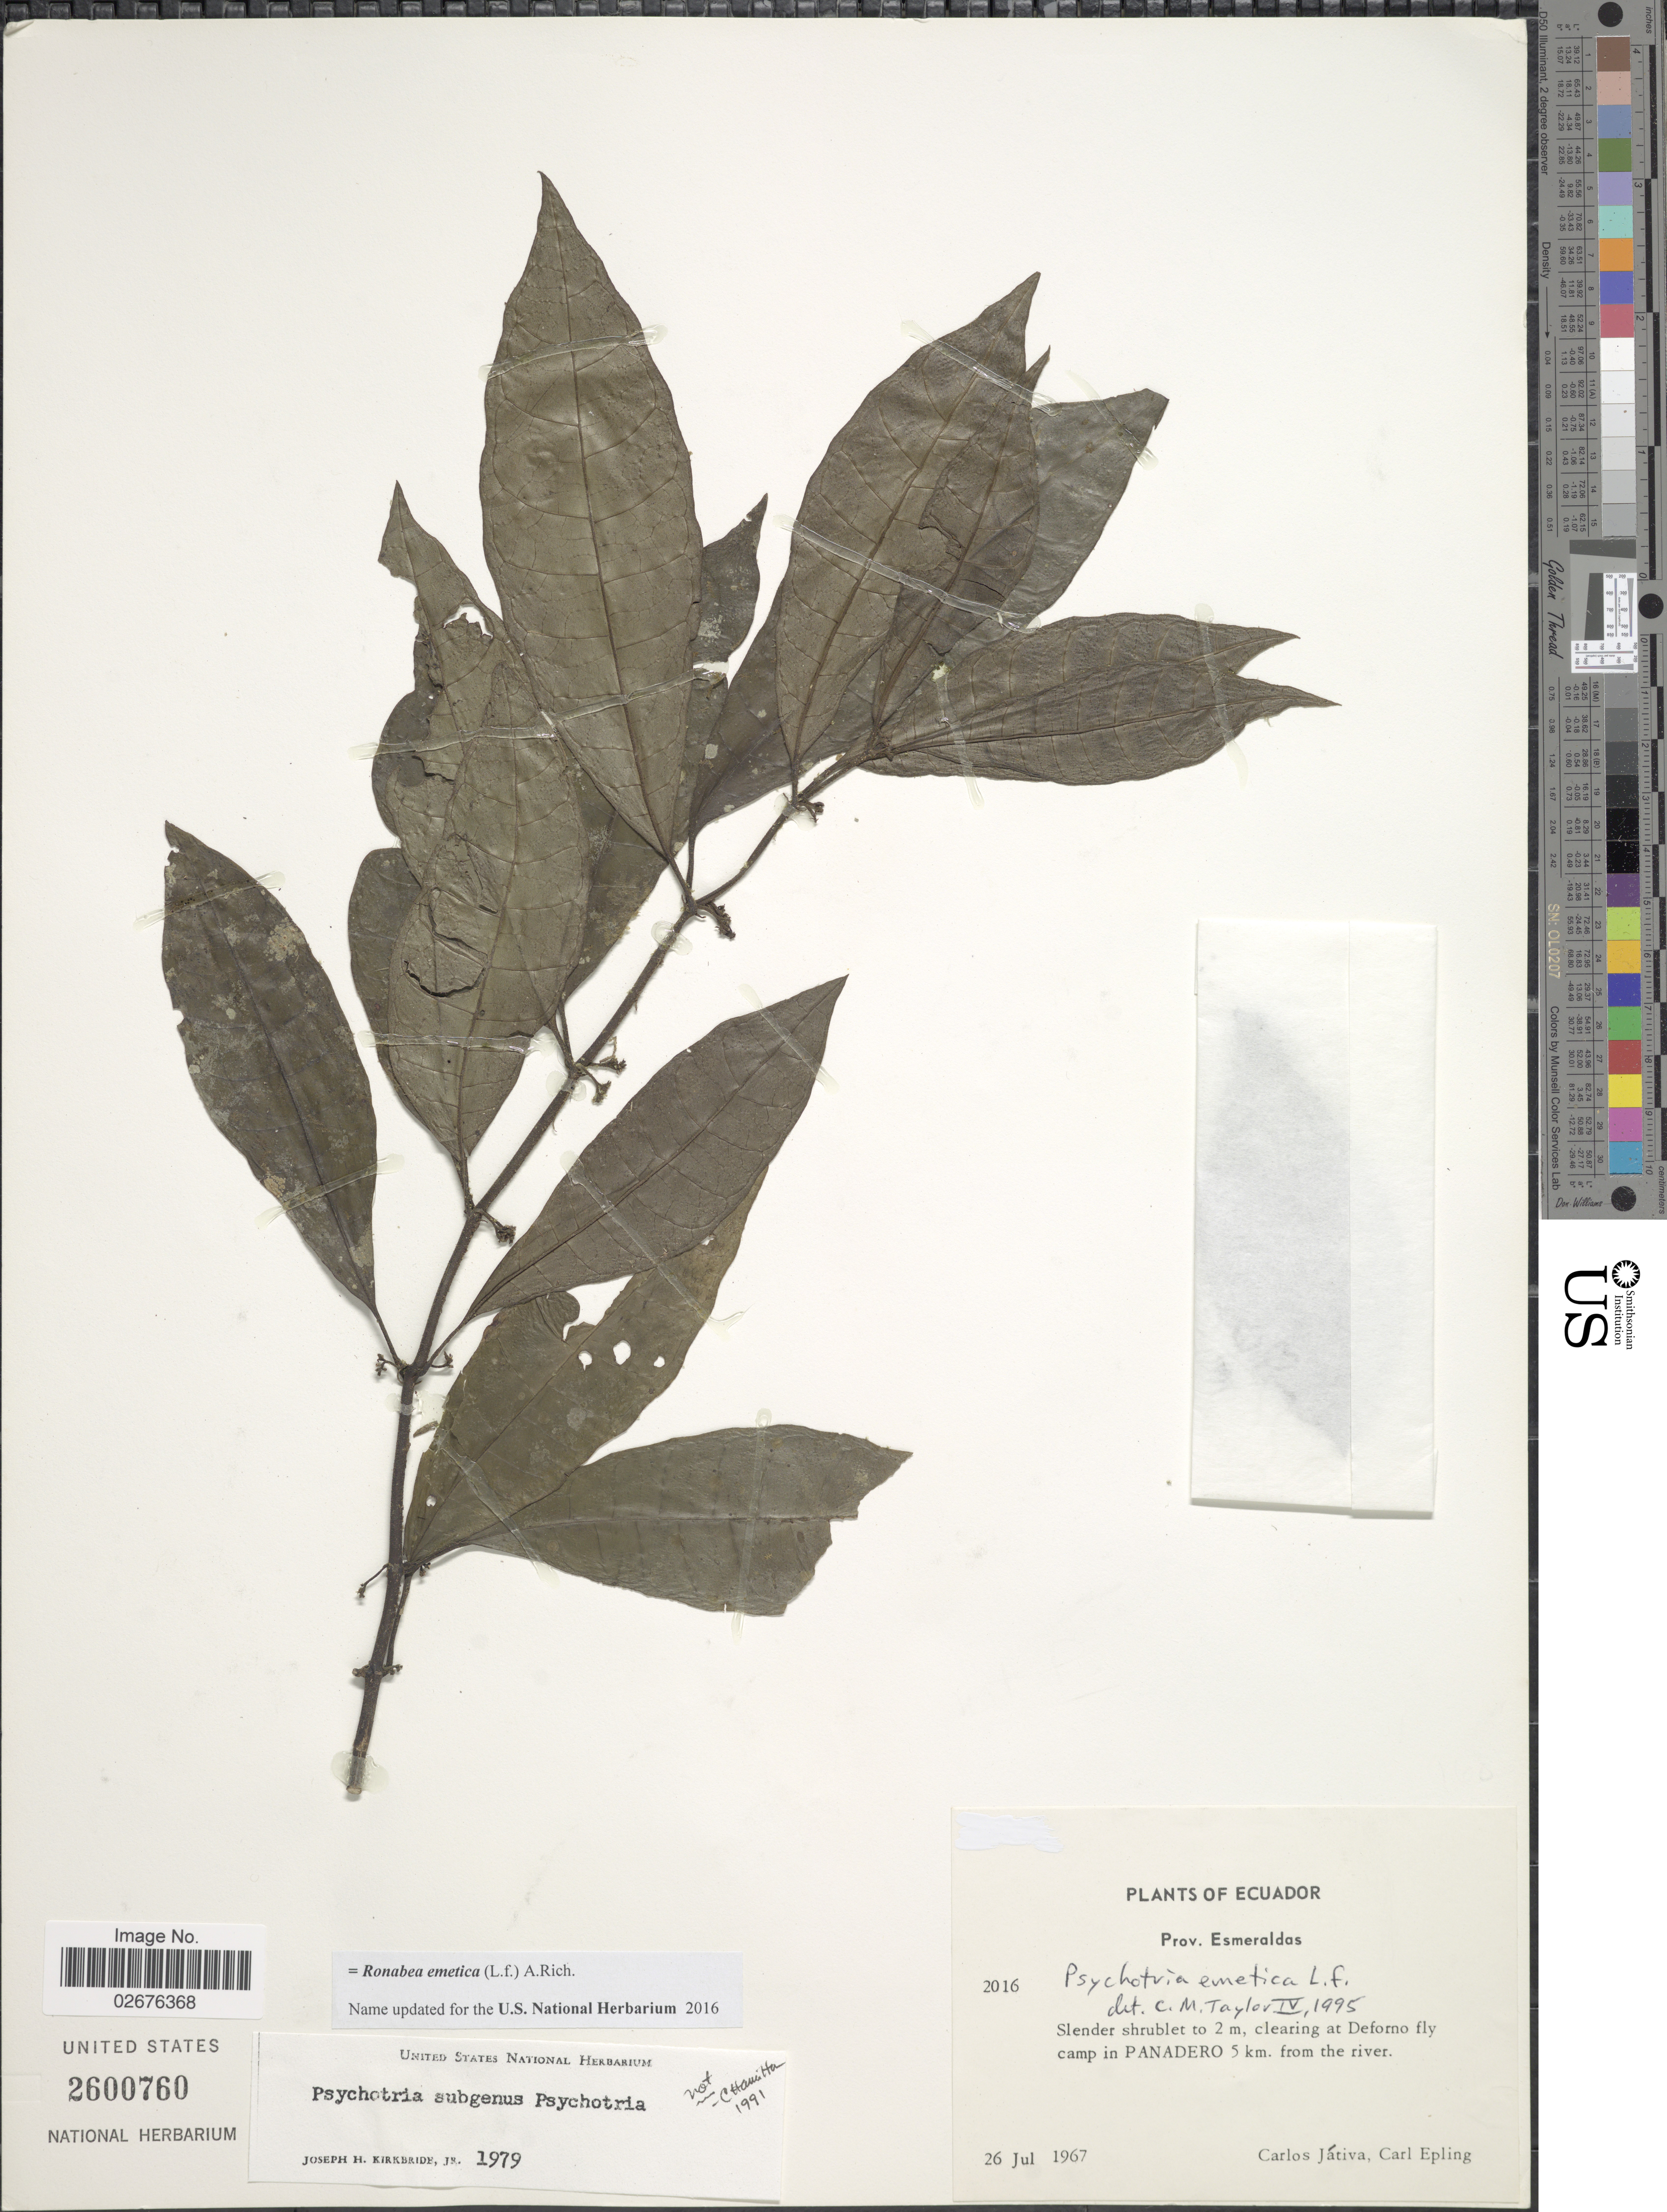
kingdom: Plantae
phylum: Tracheophyta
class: Magnoliopsida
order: Gentianales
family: Rubiaceae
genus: Ronabea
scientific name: Ronabea emetica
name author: (L. f.) A. Rich.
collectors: C. D. Játiva & C. C. Epling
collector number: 2016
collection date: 1967-07-26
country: Ecuador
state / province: Esmeraldas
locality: Clearing at Deforno fly camp in Panadero 5 km. from the river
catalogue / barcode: US 2600760